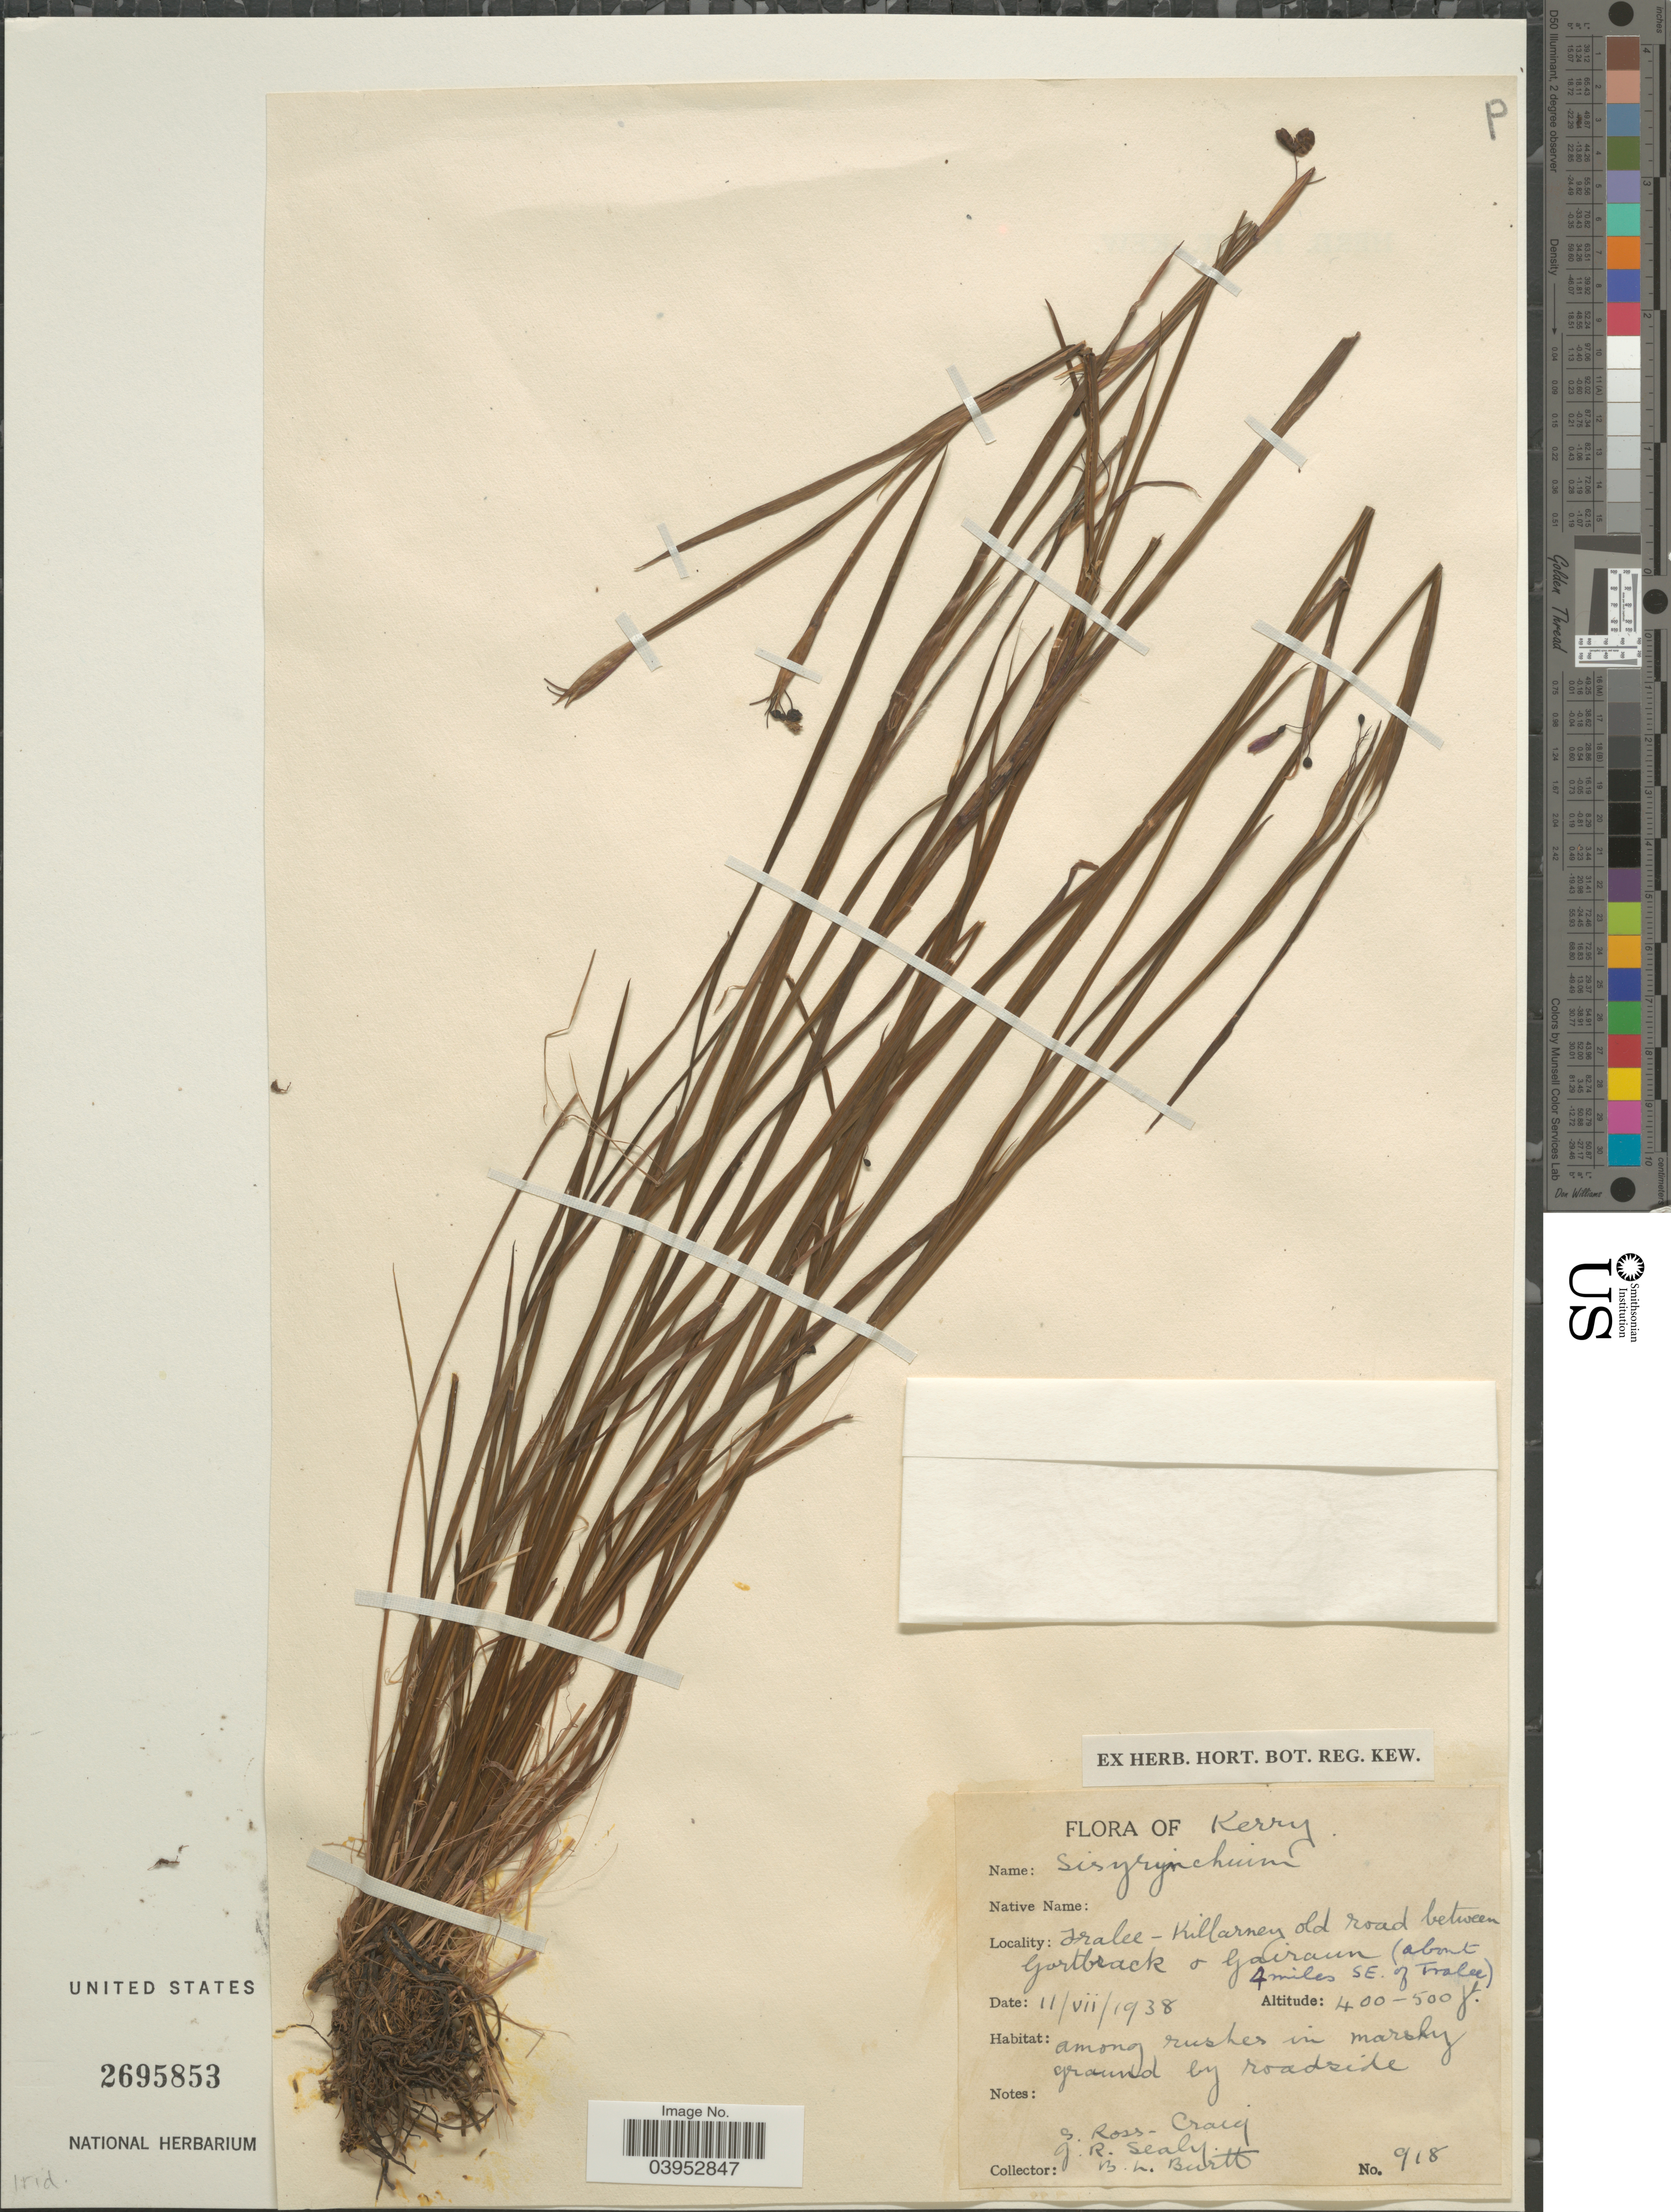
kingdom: Plantae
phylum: Tracheophyta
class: Liliopsida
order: Asparagales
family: Iridaceae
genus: Sisyrinchium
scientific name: Sisyrinchium sp.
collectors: S. Ross-Craig, J. R. Sealy & B. L. Burtt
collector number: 918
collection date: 1938-07-11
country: Ireland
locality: Kerry. Tralee-Killarney old road between Gortbrack & Gairaun (about 4 miles SE. of Tralee).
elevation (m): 122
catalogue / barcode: US 2695853